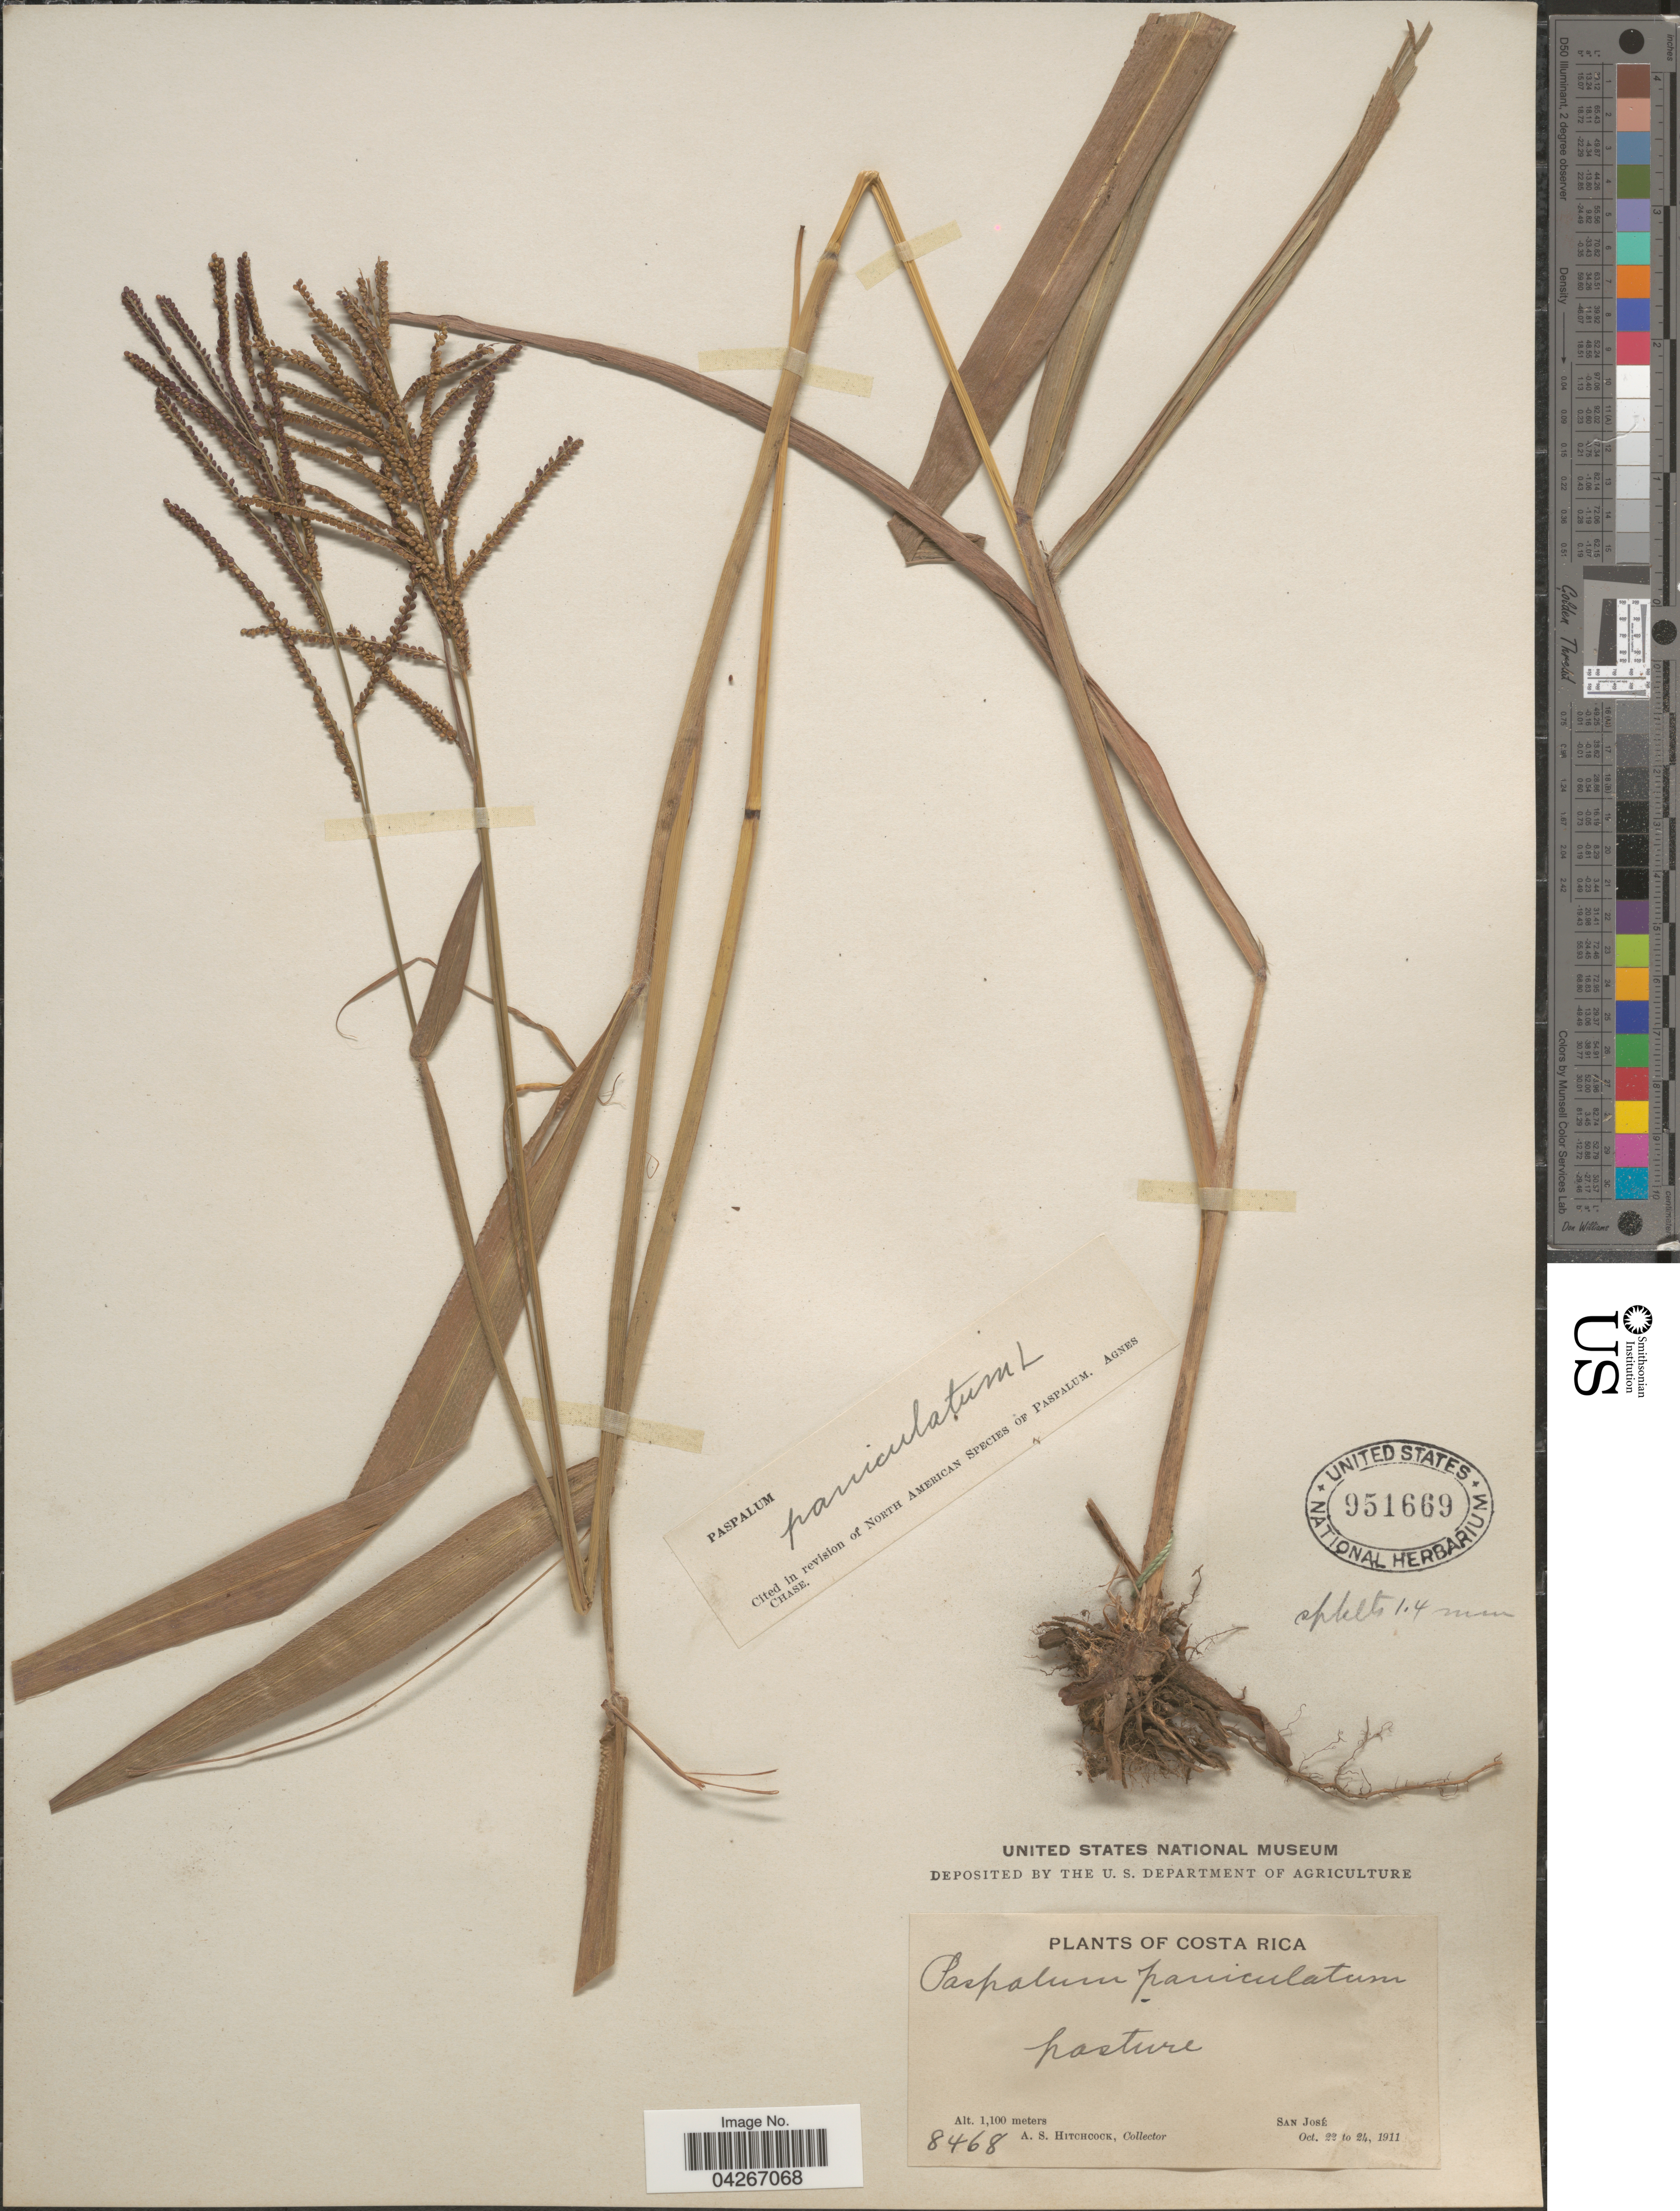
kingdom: Plantae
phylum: Tracheophyta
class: Liliopsida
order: Poales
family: Poaceae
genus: Paspalum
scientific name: Paspalum paniculatum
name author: L.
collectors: A. S. Hitchcock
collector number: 8468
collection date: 1911-10-22/1911-10-24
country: Costa Rica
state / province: San José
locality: Pasture.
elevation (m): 1100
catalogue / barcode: US 951669